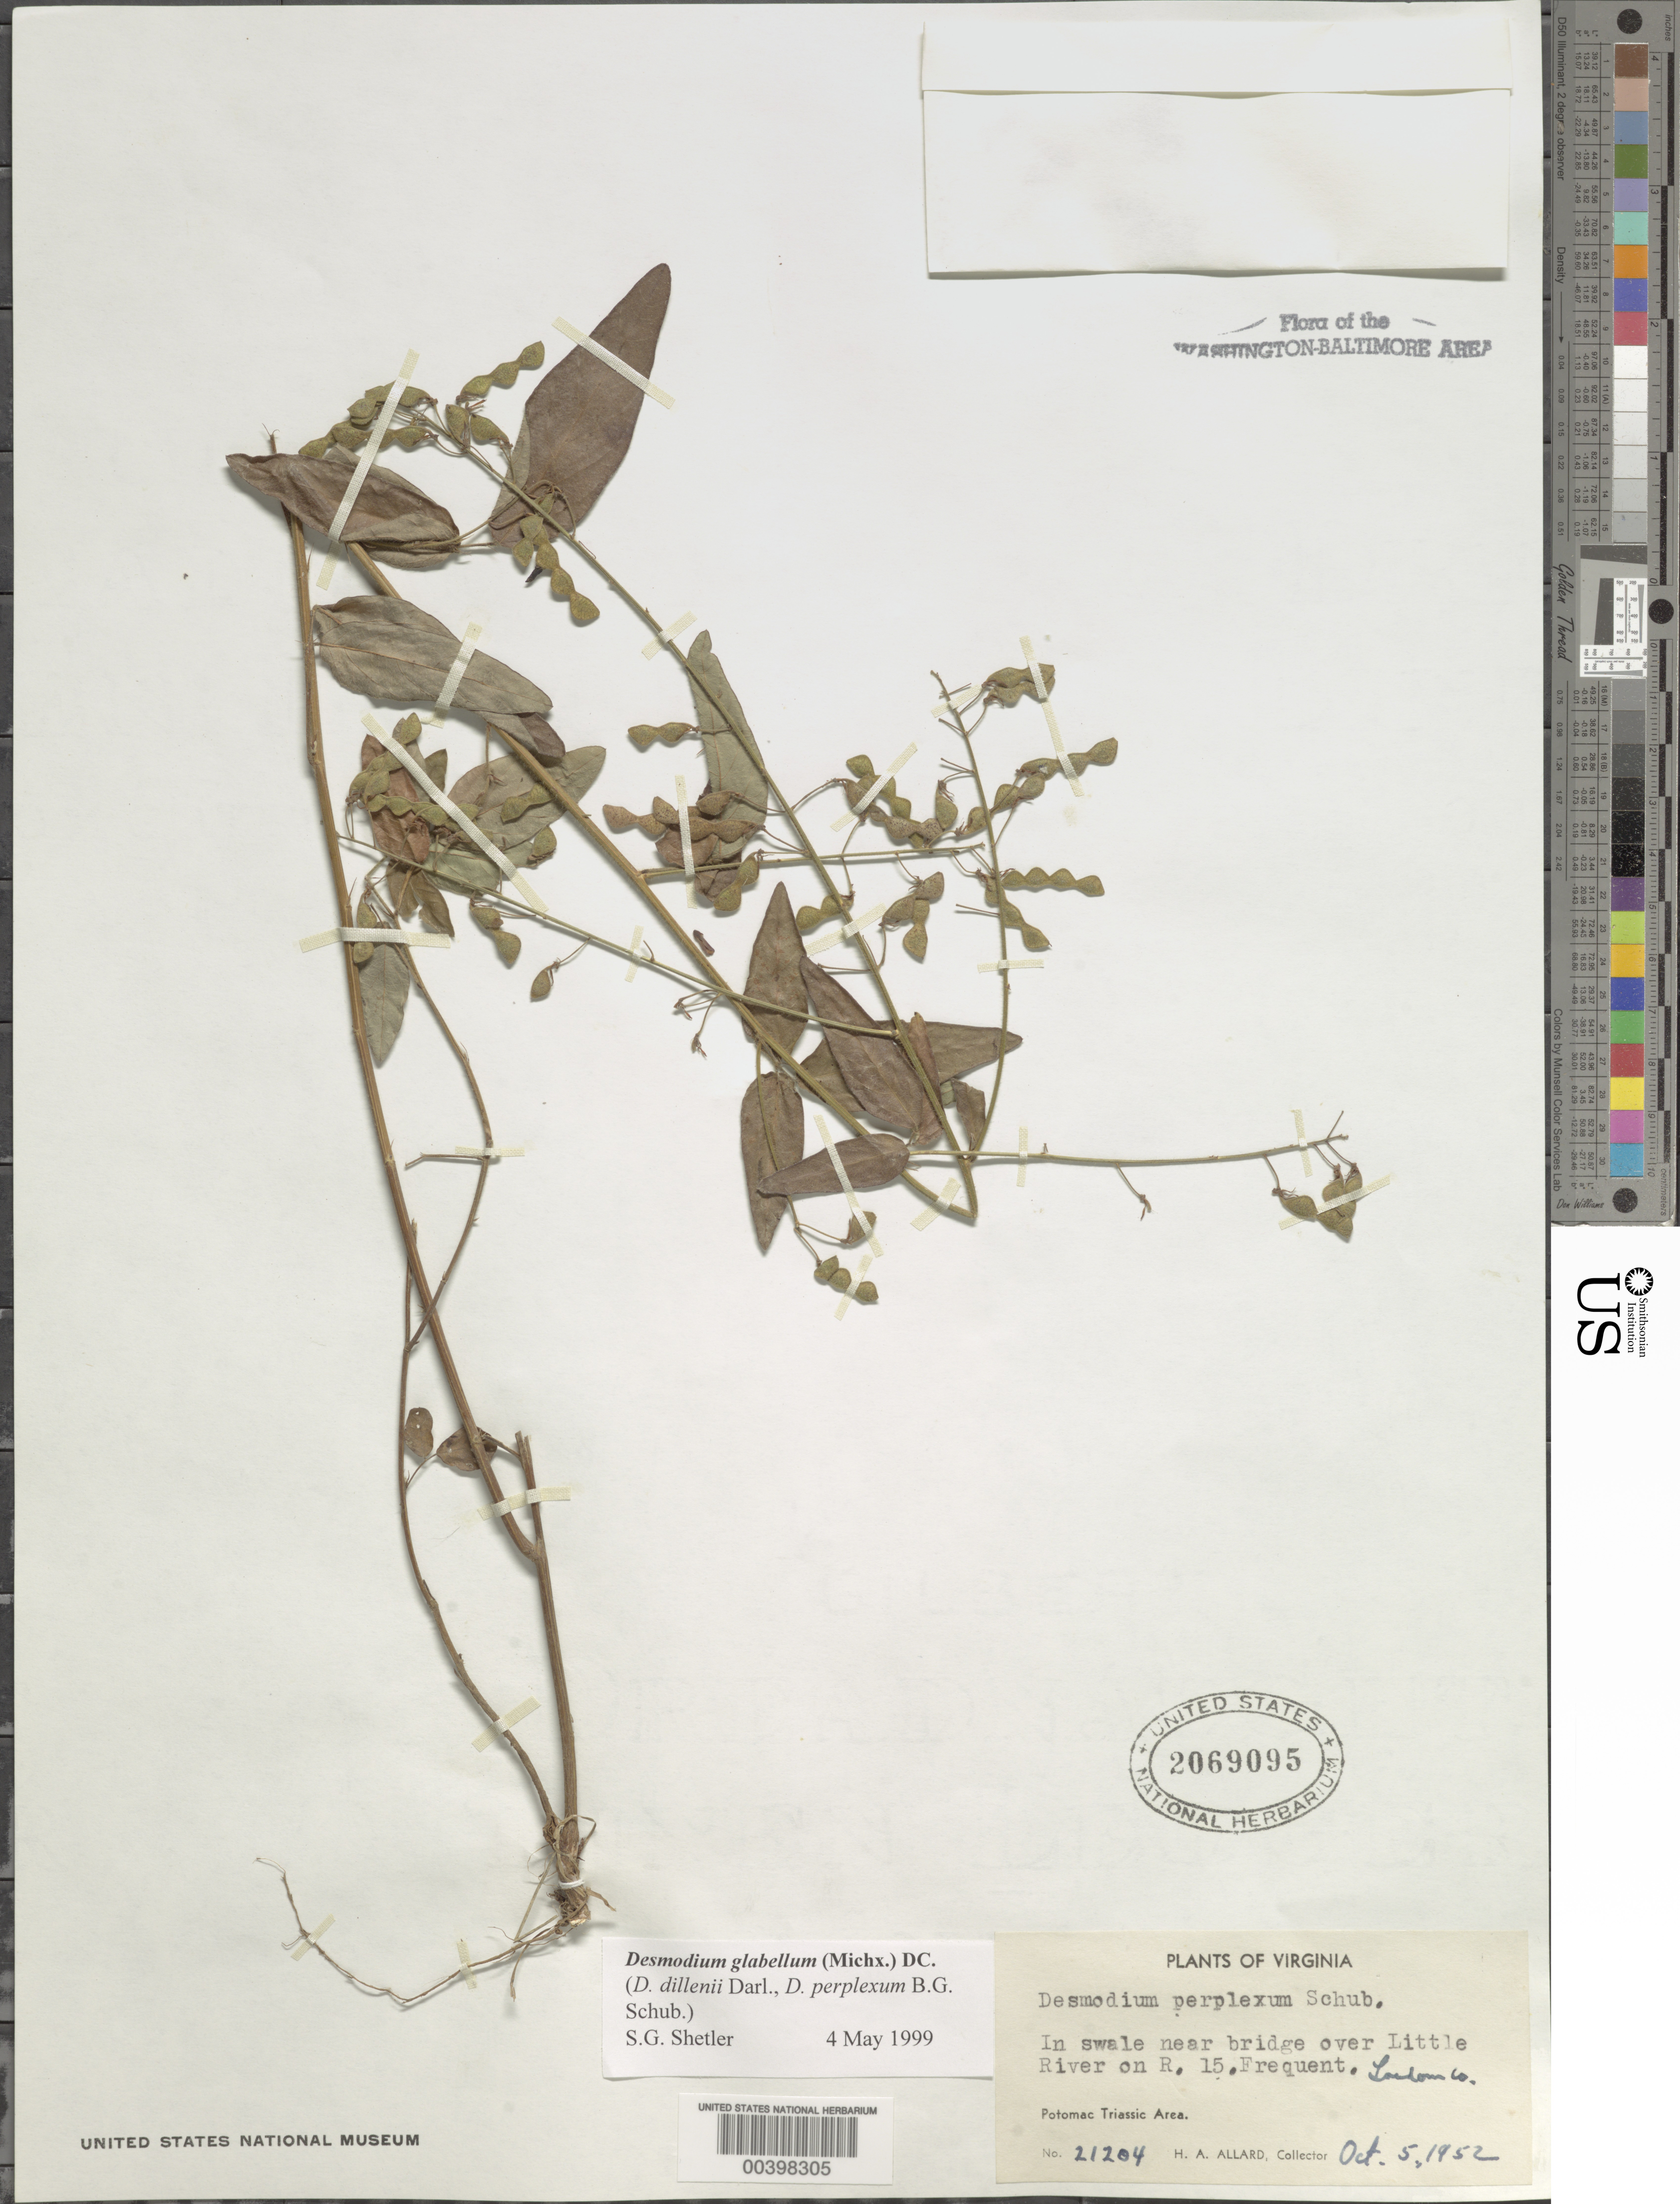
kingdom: Plantae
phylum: Tracheophyta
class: Magnoliopsida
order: Fabales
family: Fabaceae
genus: Desmodium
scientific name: Desmodium perplexum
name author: B.G. Schub.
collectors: H. A. Allard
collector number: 21204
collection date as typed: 05 Oct 1952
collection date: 1952-10-05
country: United States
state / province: Virginia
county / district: Loudoun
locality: Little River, Route 15 Bridge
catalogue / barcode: US 2069095